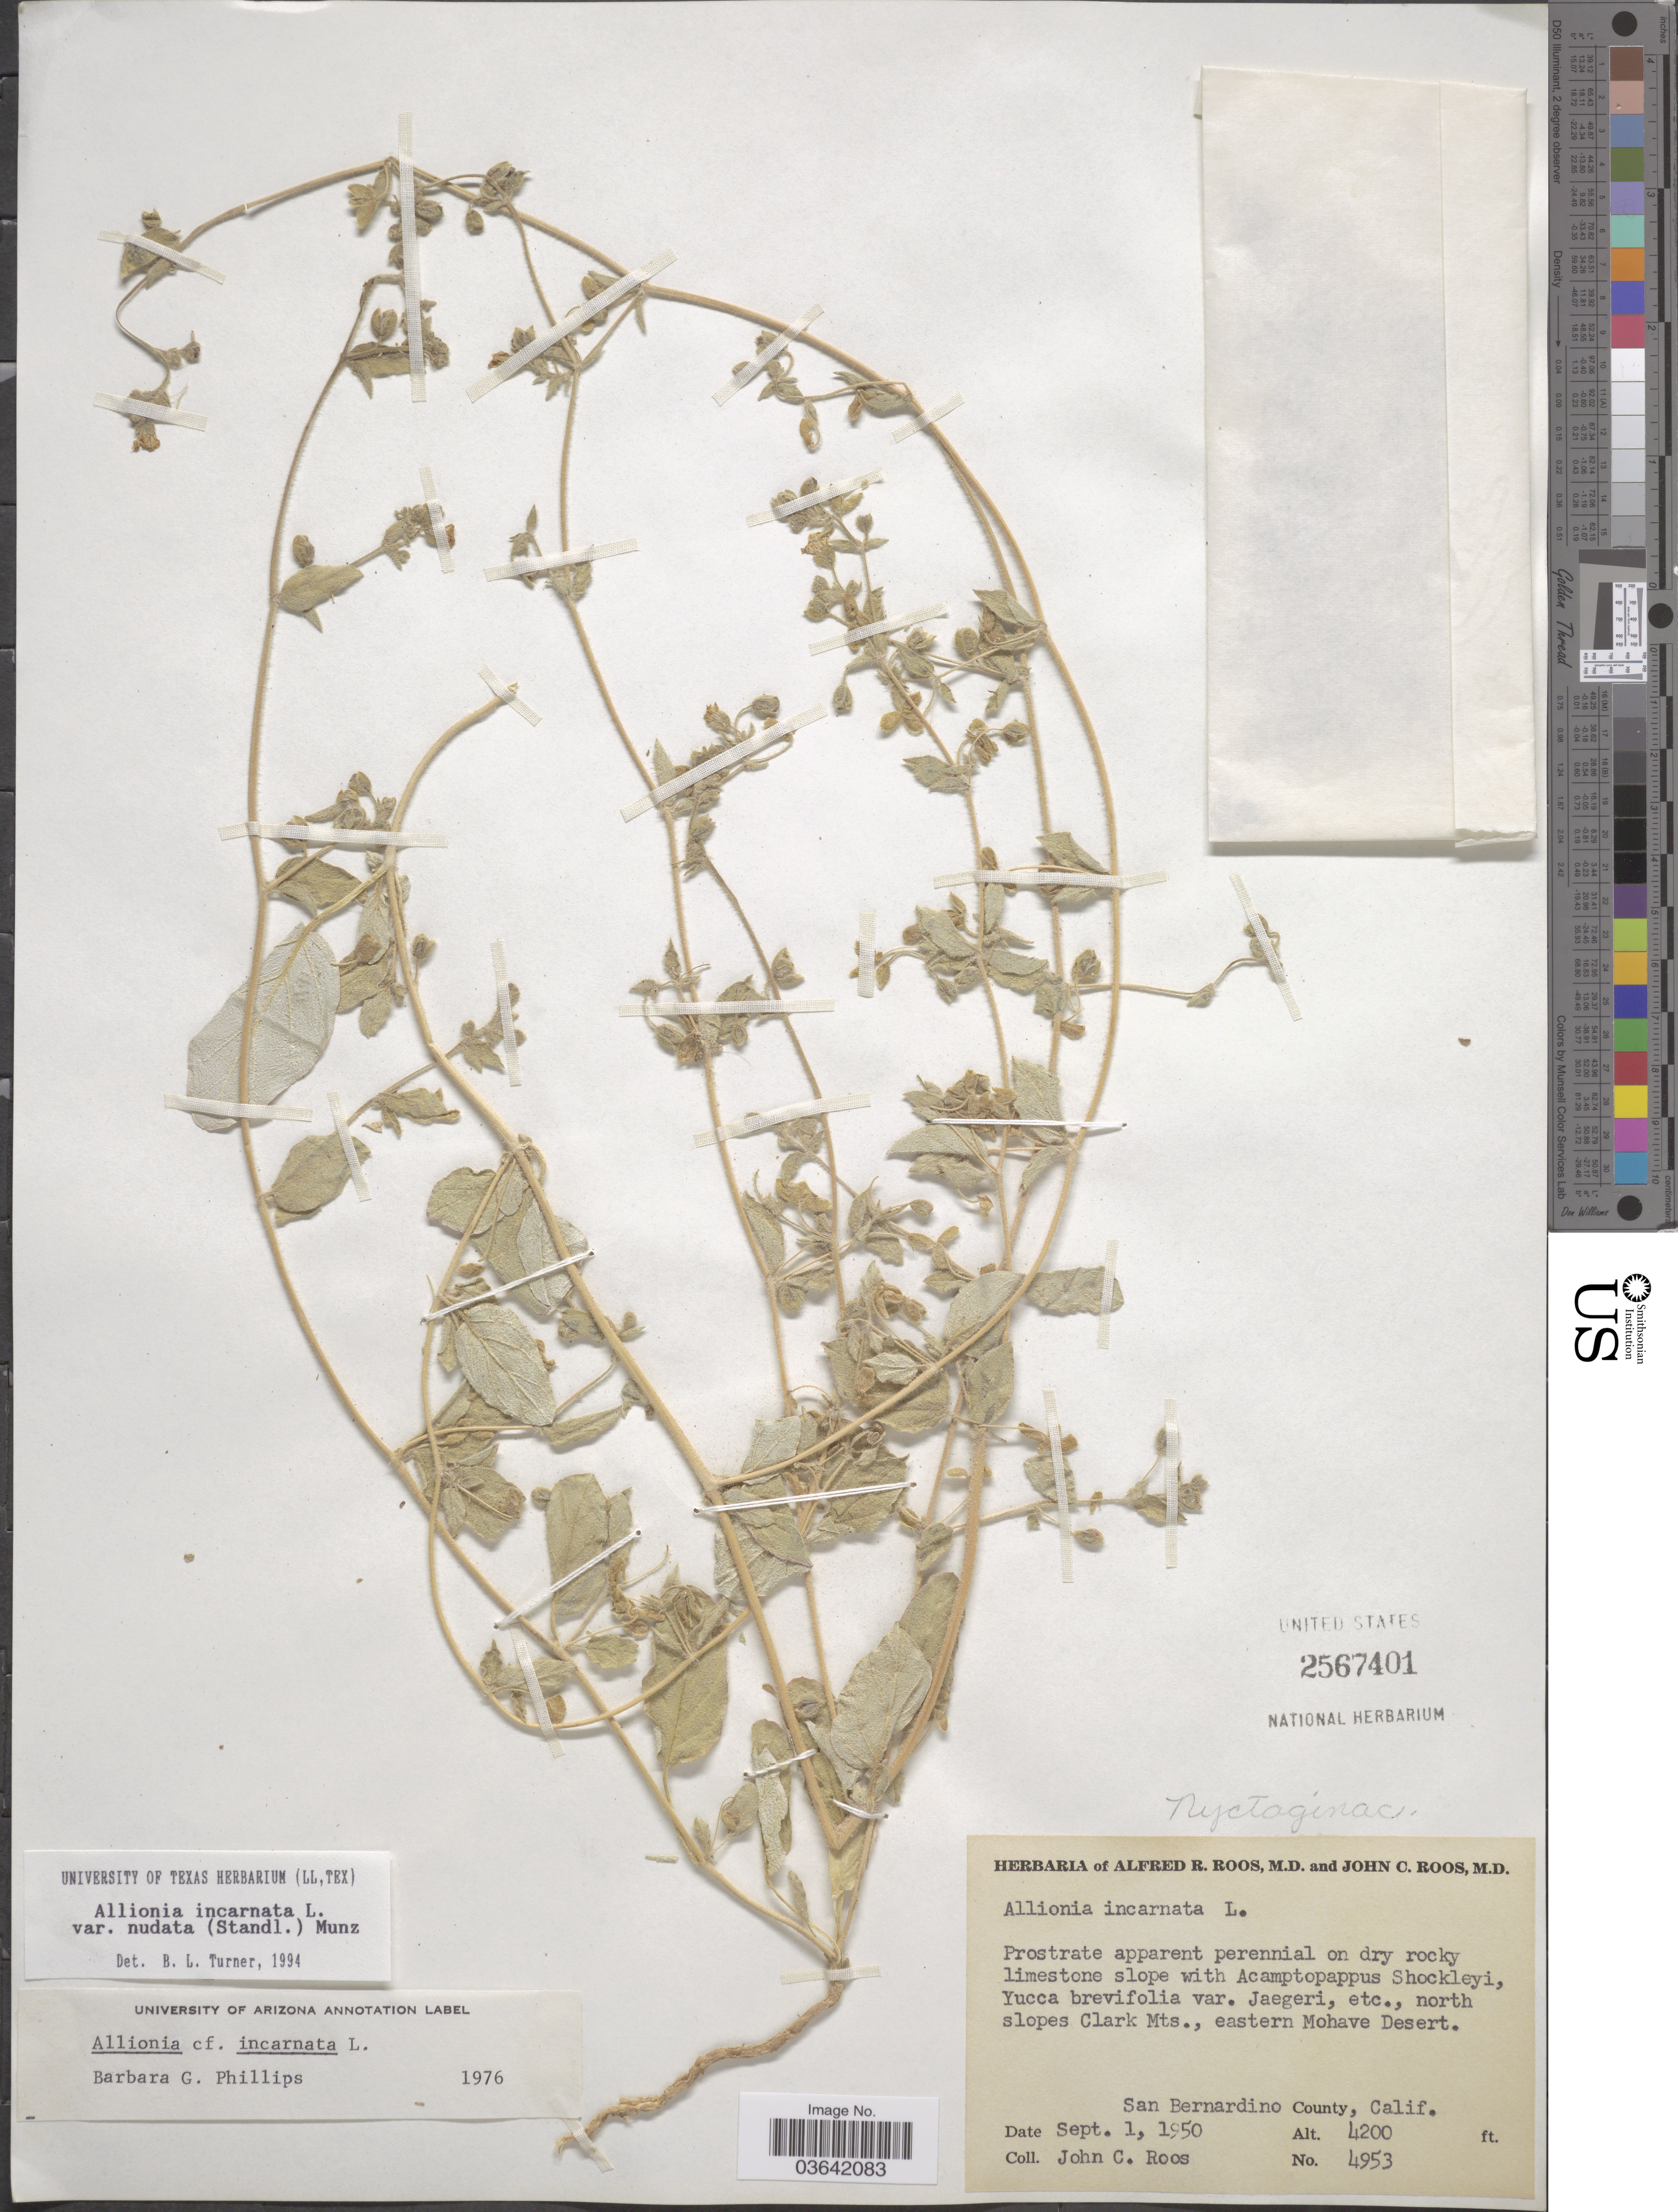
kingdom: Plantae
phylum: Tracheophyta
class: Magnoliopsida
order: Caryophyllales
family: Nyctaginaceae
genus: Allionia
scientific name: Allionia incarnata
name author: L.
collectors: J. C. Roos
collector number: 4953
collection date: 1950-09-01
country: United States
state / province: California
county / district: San Bernardino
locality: North slopes Clark Mts., eastern Mohave Desert. San Bernardino County.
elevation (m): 1280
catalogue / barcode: US 2567401